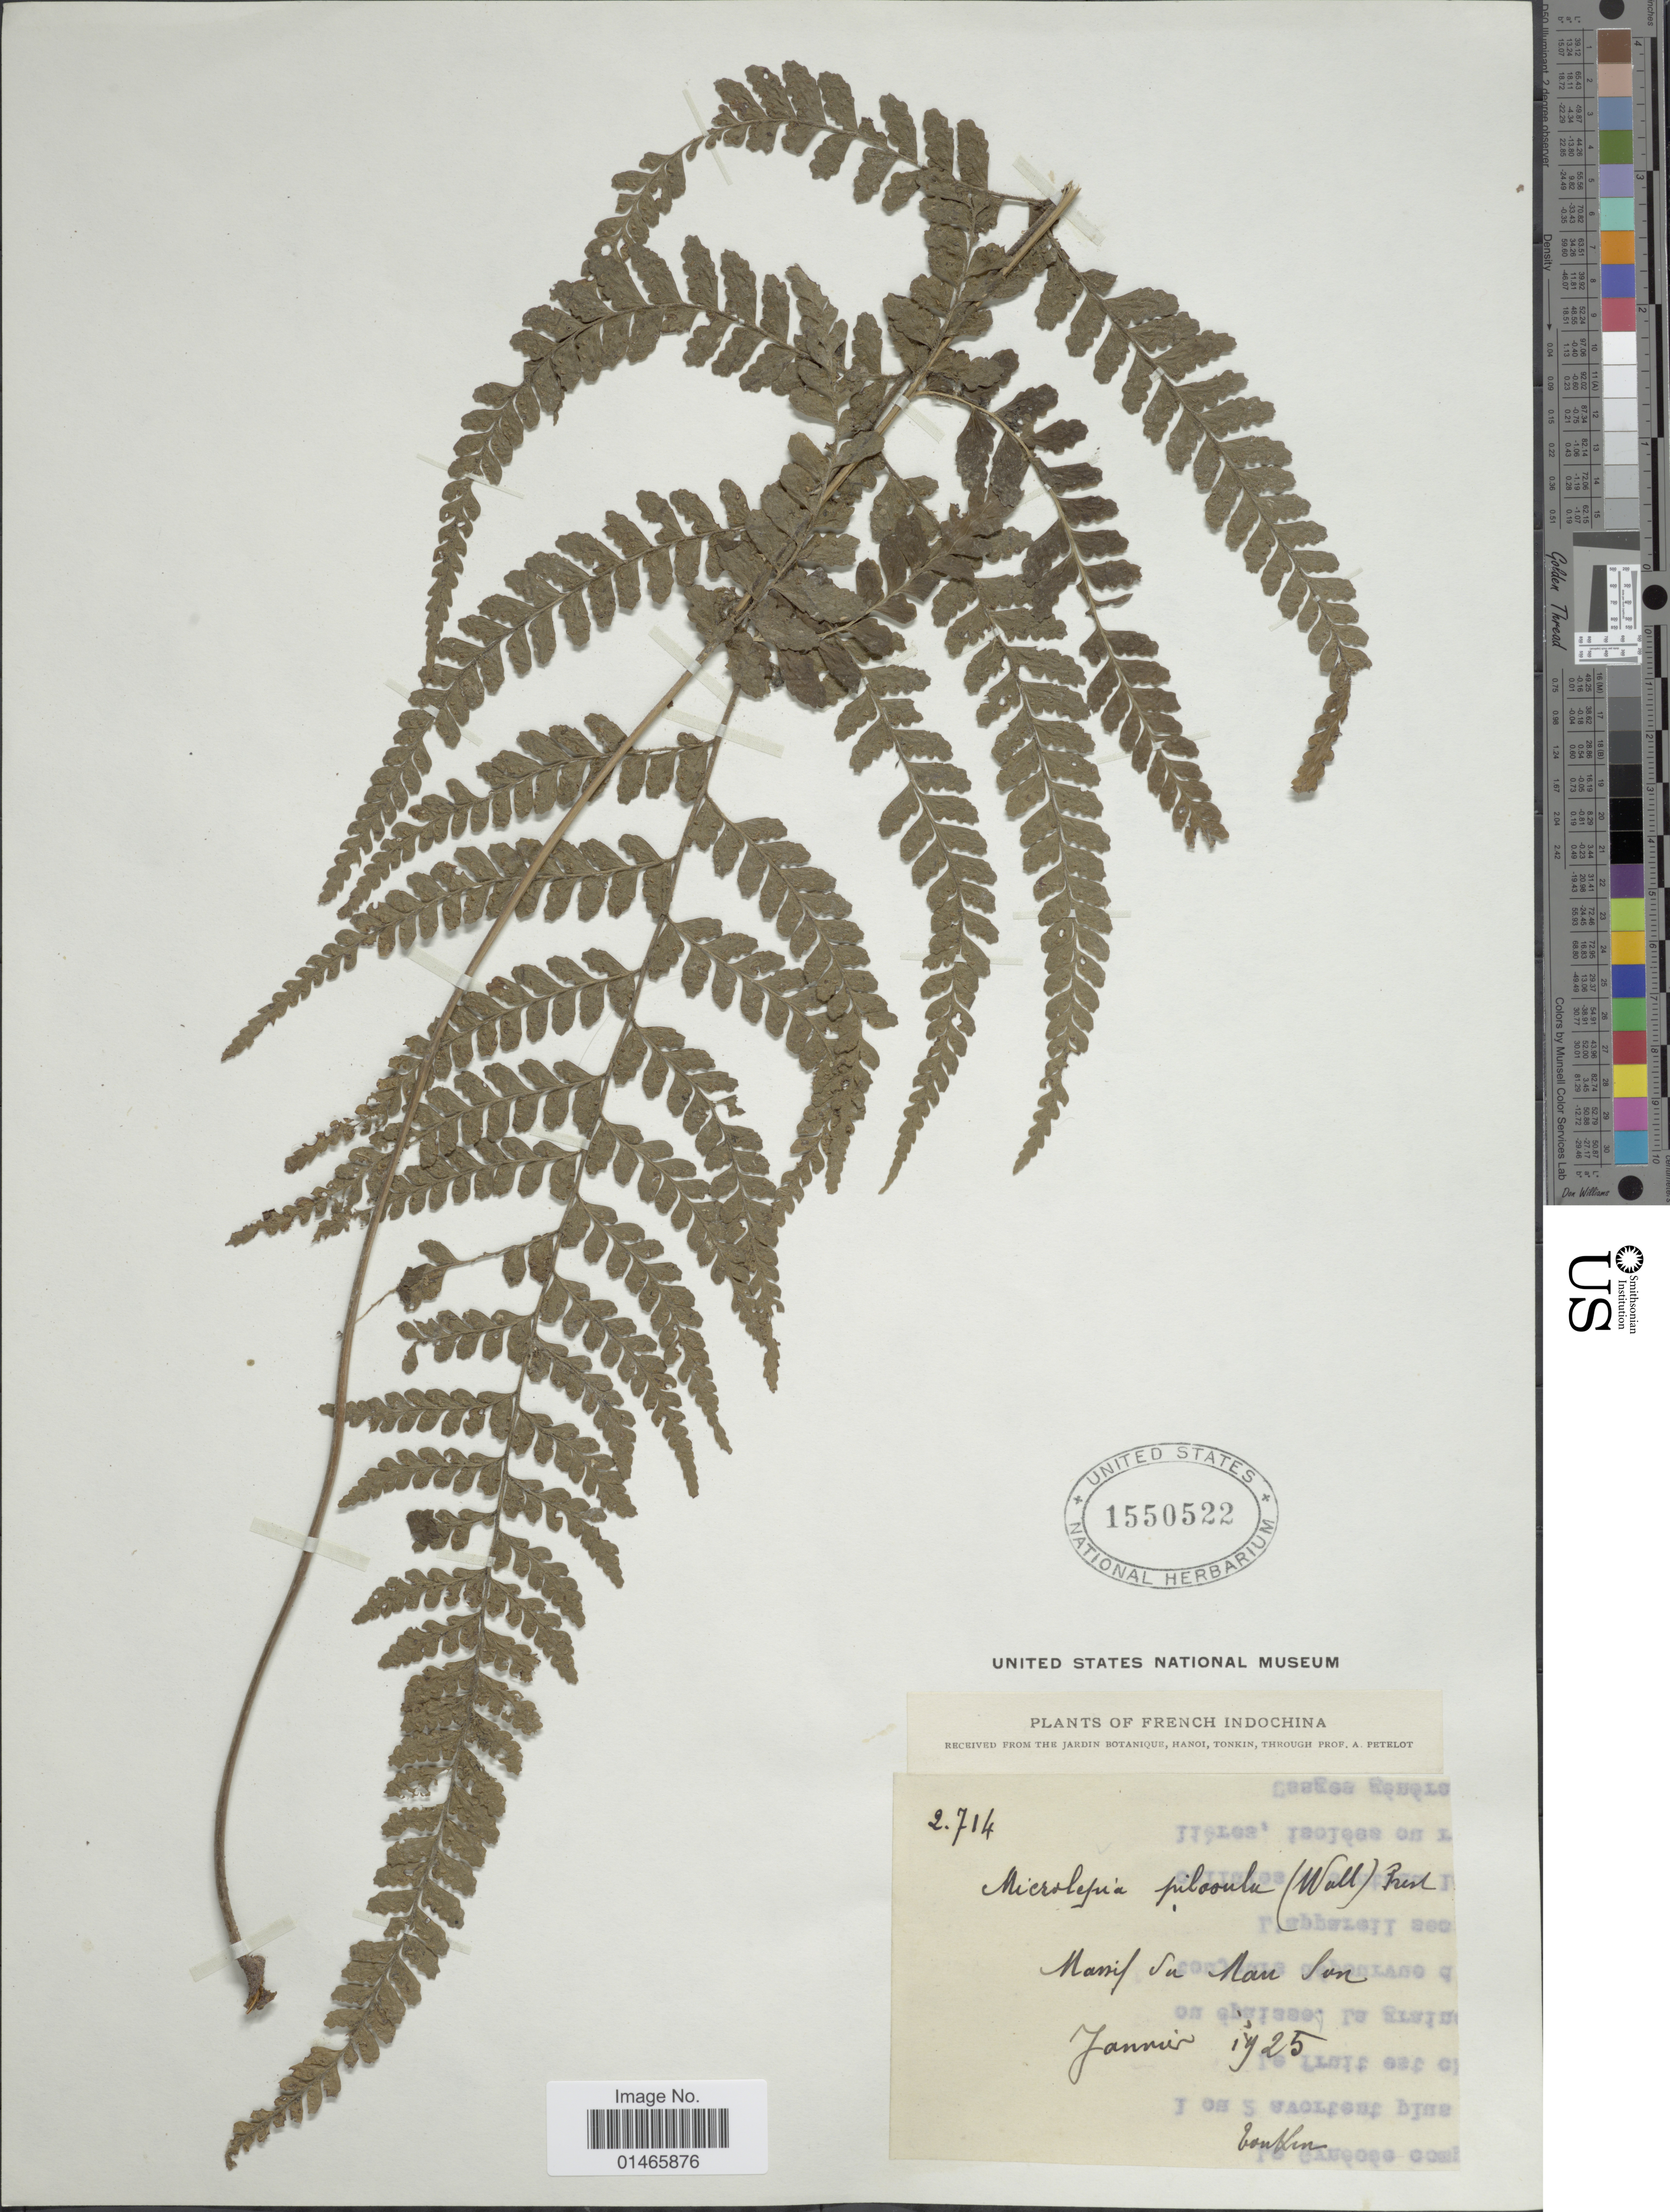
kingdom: Plantae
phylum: Tracheophyta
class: Polypodiopsida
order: Polypodiales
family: Dennstaedtiaceae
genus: Microlepia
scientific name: Microlepia strigosa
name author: (Thunb.) J. Presl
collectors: A. Petelot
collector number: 2714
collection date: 1925-01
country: Vietnam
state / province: Tuyen Quang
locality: Tonkin. French Indochina, Manif Vu Nau lon [interpreted]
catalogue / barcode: US 1550522